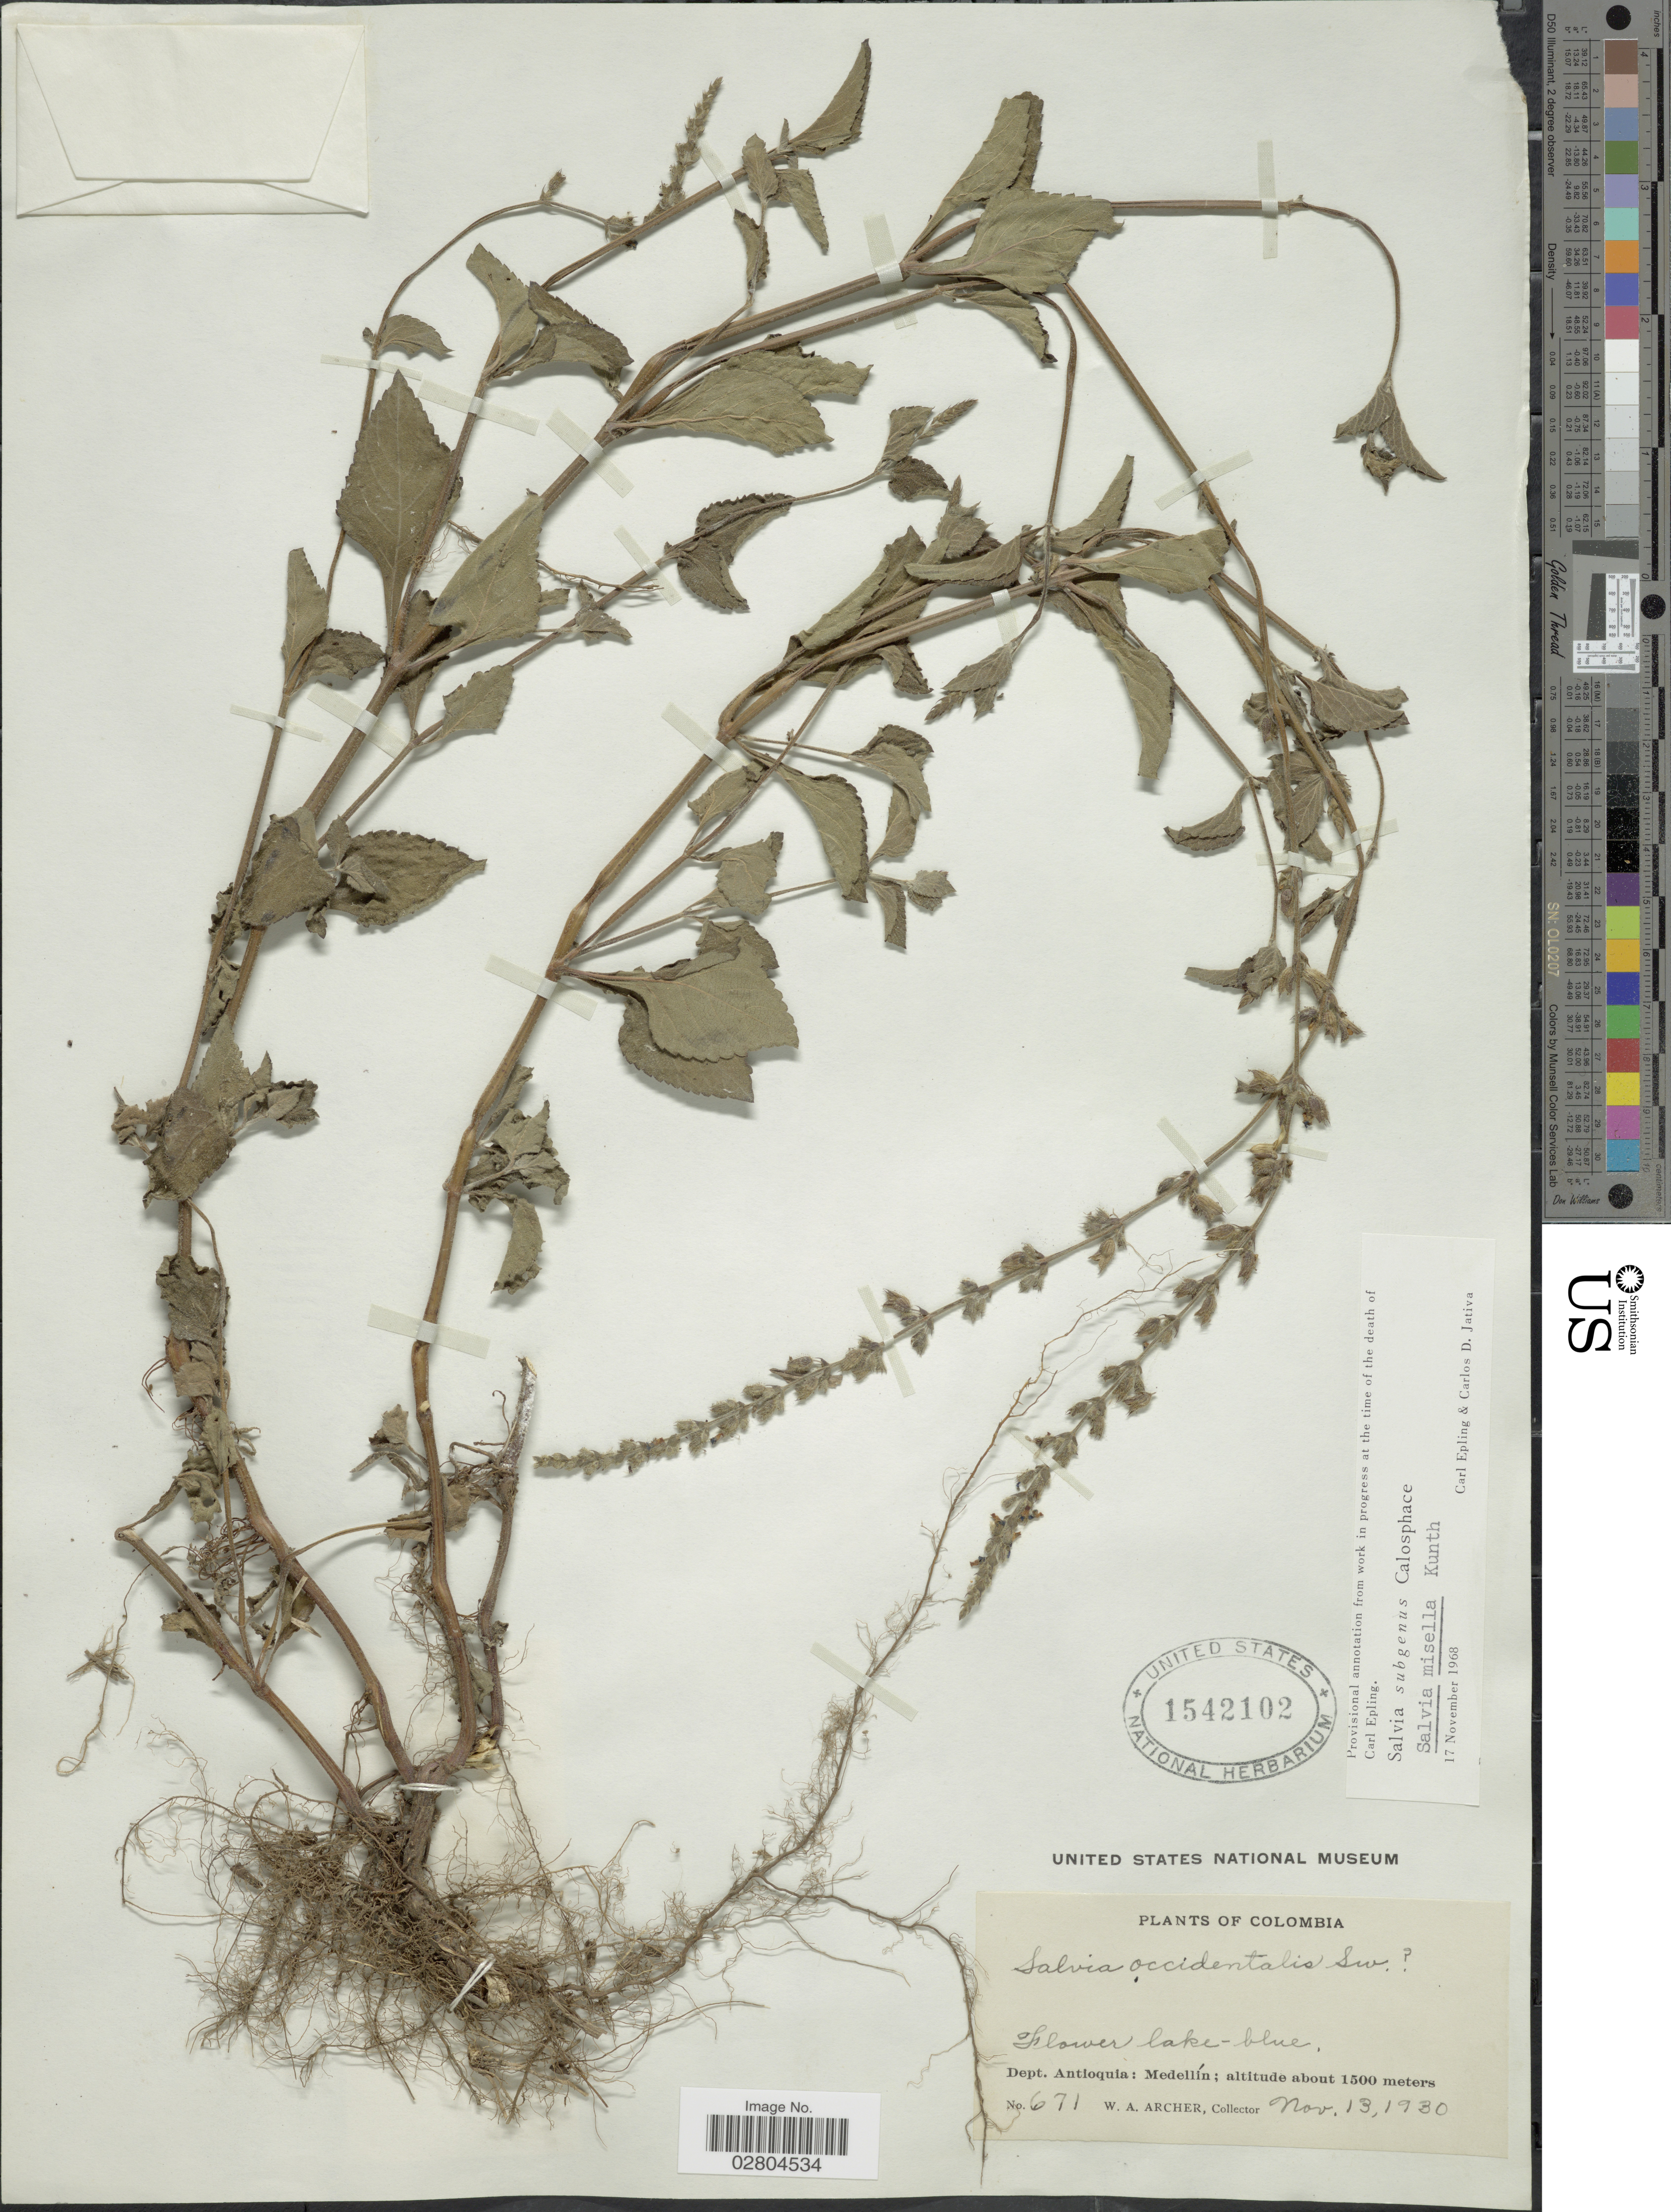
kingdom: Plantae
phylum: Tracheophyta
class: Magnoliopsida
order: Lamiales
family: Lamiaceae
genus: Salvia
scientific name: Salvia misella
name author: Kunth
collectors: W. A. Archer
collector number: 671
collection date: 1930-11-13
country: Colombia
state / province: Antioquia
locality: Dept. Antioquia: Medellín.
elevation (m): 1500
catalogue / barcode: US 1542102